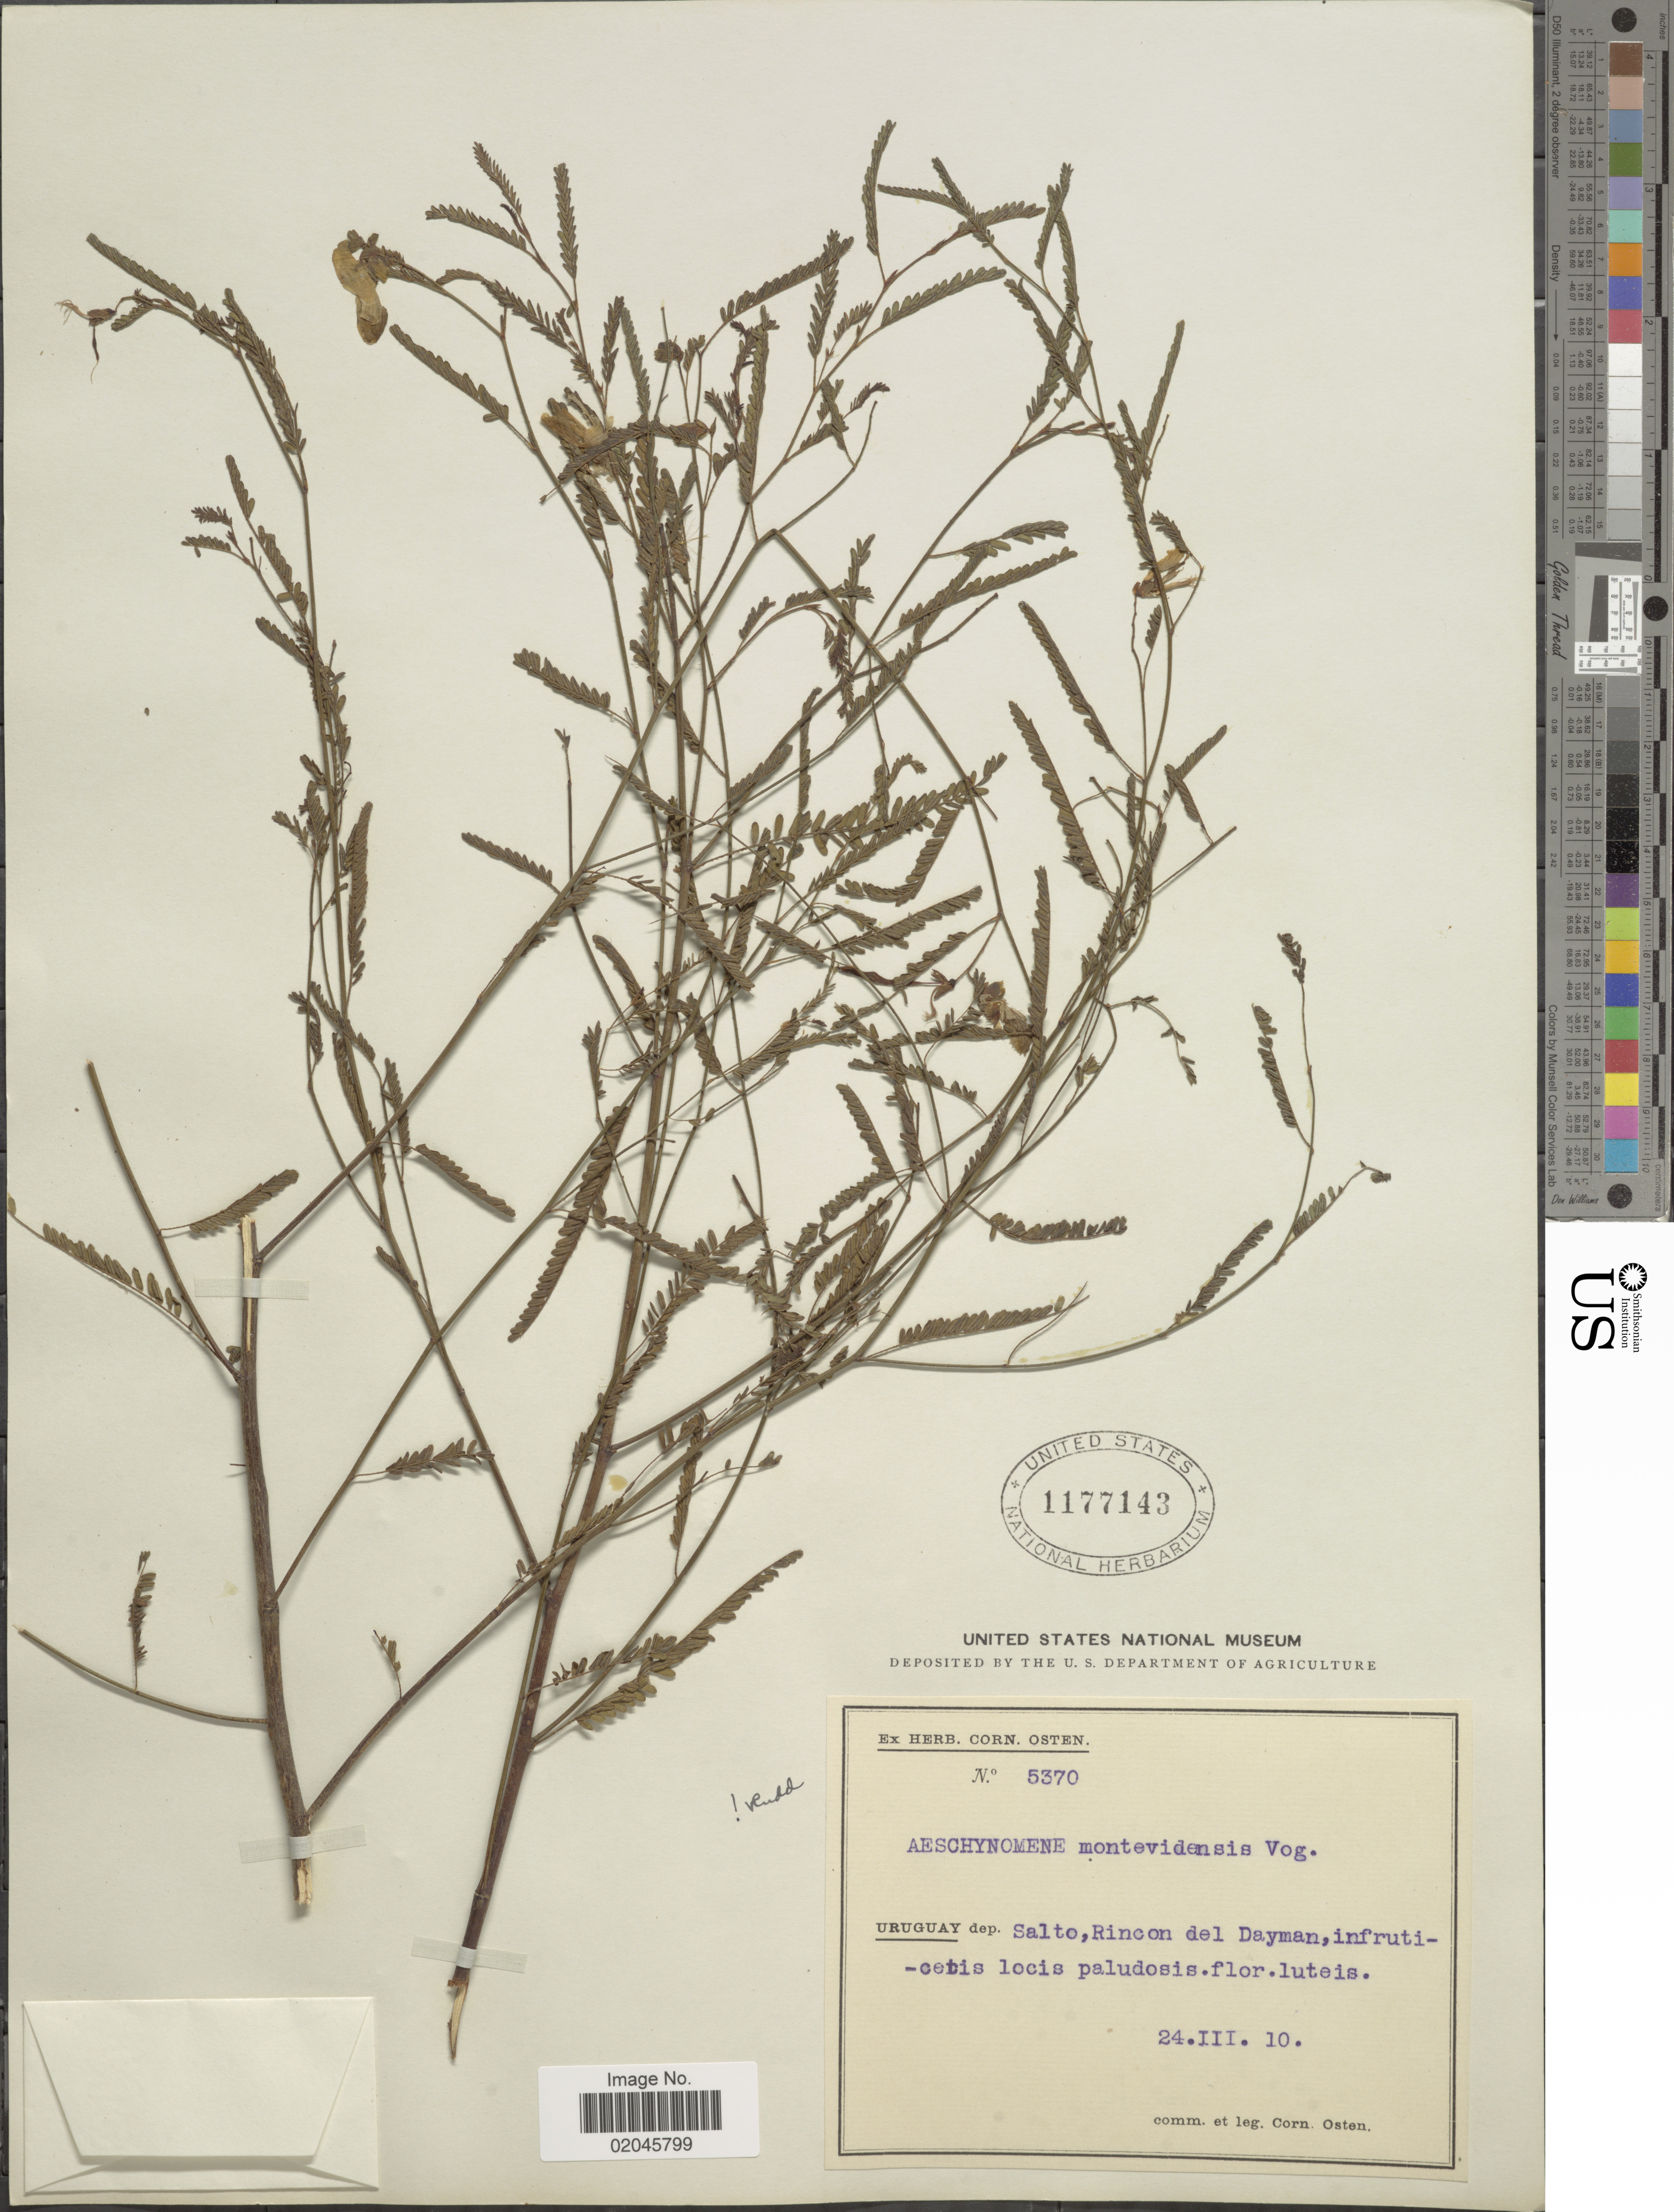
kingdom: Plantae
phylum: Tracheophyta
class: Magnoliopsida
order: Fabales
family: Fabaceae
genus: Aeschynomene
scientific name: Aeschynomene montevidensis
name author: Vogel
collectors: C. Osten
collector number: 5370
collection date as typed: Transcribed d/m/y: 24/3/10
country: Uruguay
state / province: Salto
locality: Rincon del Dayman, infruticepis locis paludosis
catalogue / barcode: US 1177143